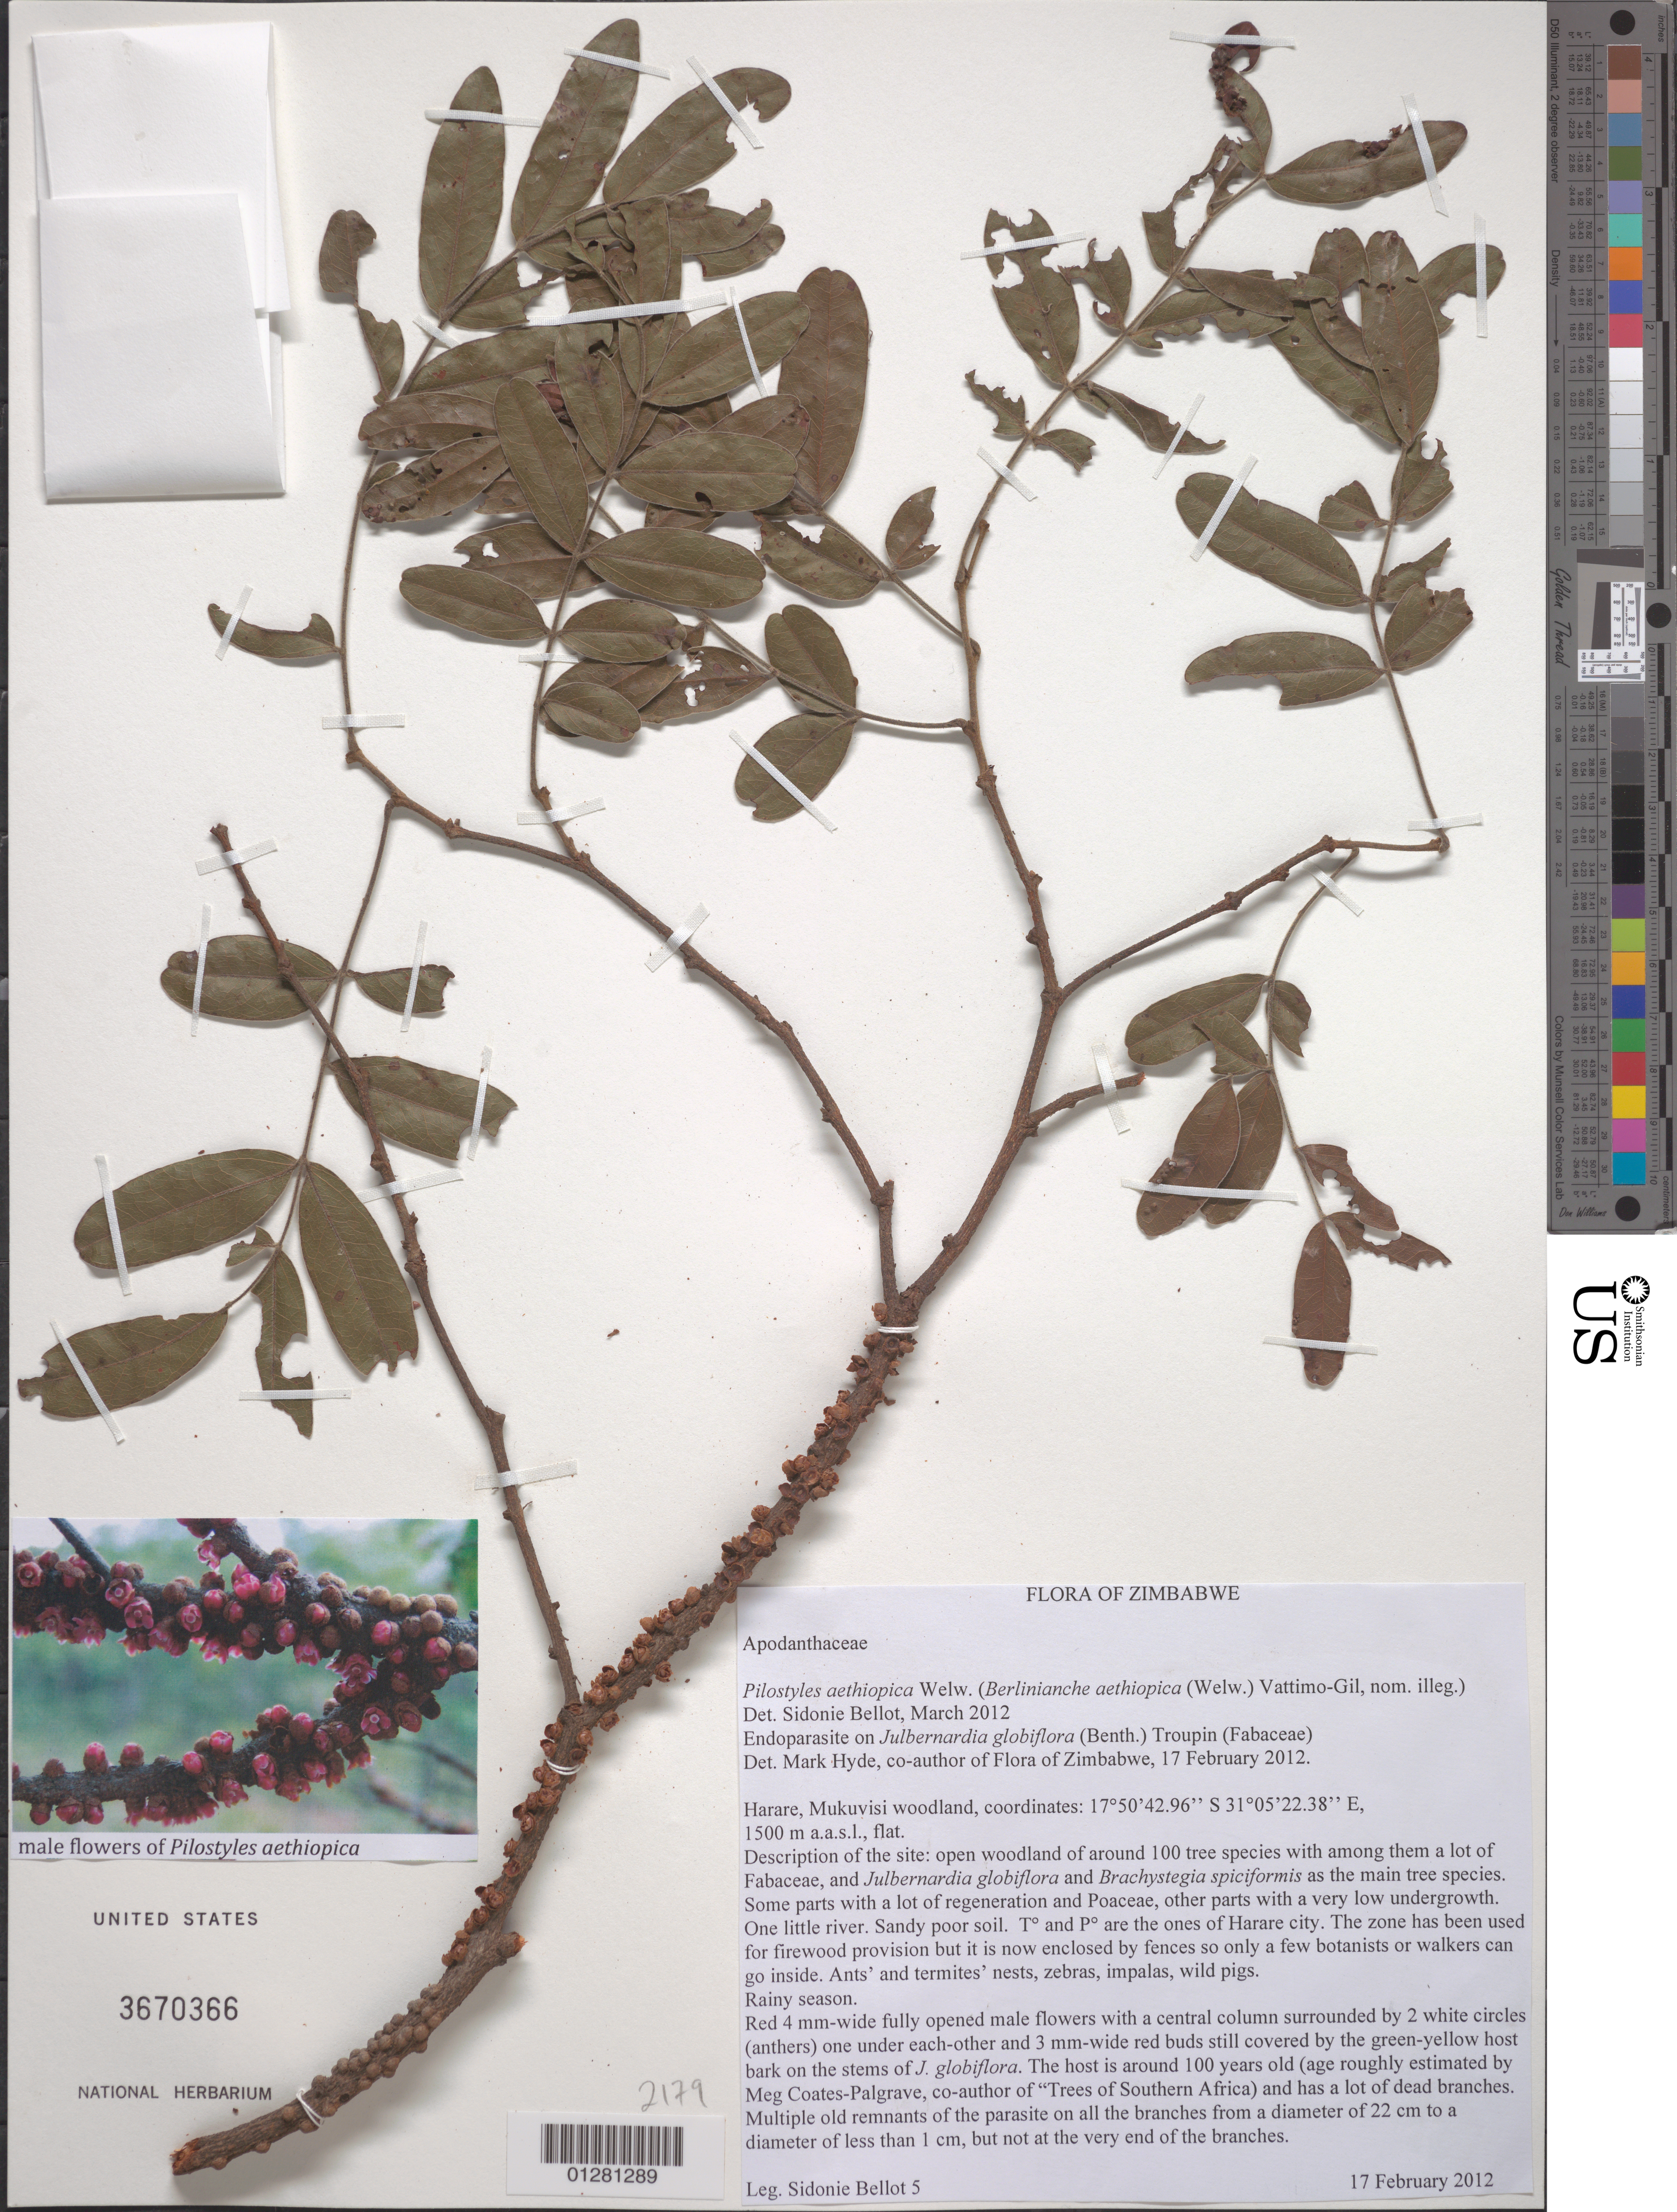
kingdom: Plantae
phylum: Tracheophyta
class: Magnoliopsida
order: Cucurbitales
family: Apodanthaceae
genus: Pilostyles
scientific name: Pilostyles aethiopica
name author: Welw.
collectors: S. Bellot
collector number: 5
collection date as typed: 17 Feb 2010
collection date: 2010-02-17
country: Zimbabwe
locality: Harare, Mukuvisi woodland.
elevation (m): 1500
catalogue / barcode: US 3670366